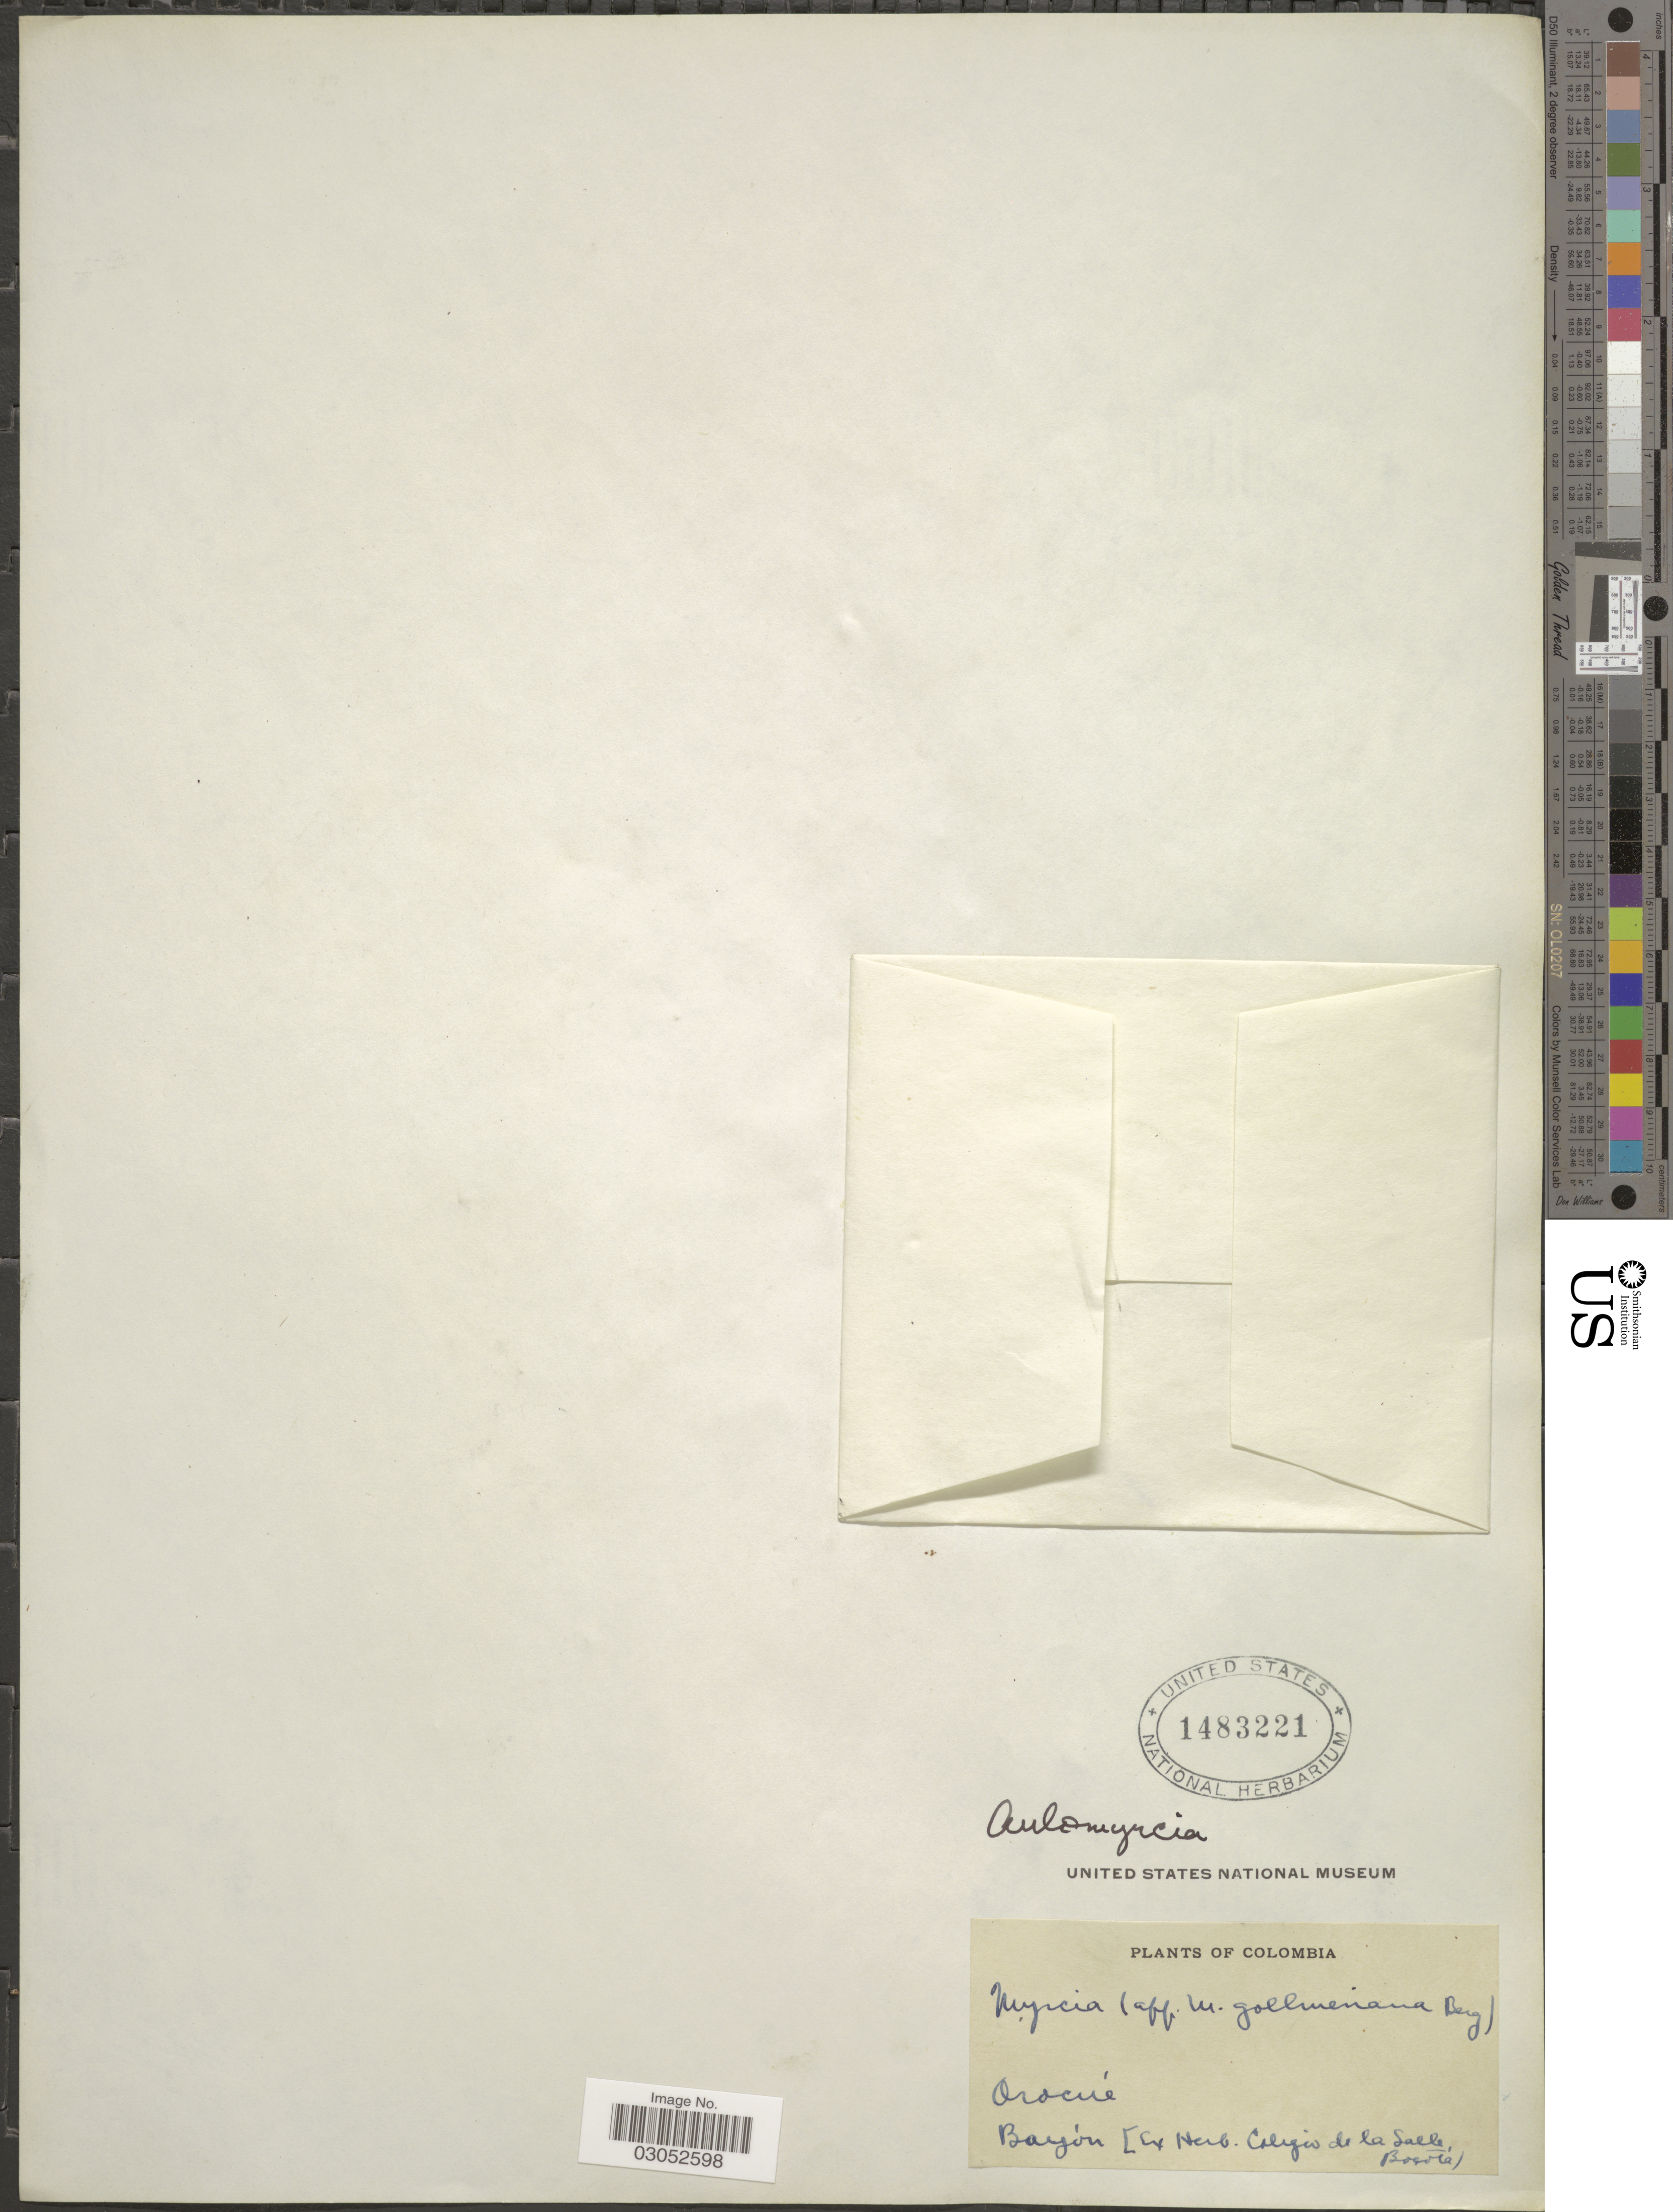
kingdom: Plantae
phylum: Tracheophyta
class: Magnoliopsida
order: Myrtales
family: Myrtaceae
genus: Myrcia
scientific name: Myrcia sp.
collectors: -. Bayon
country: Colombia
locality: Orocué.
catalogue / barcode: US 1483221